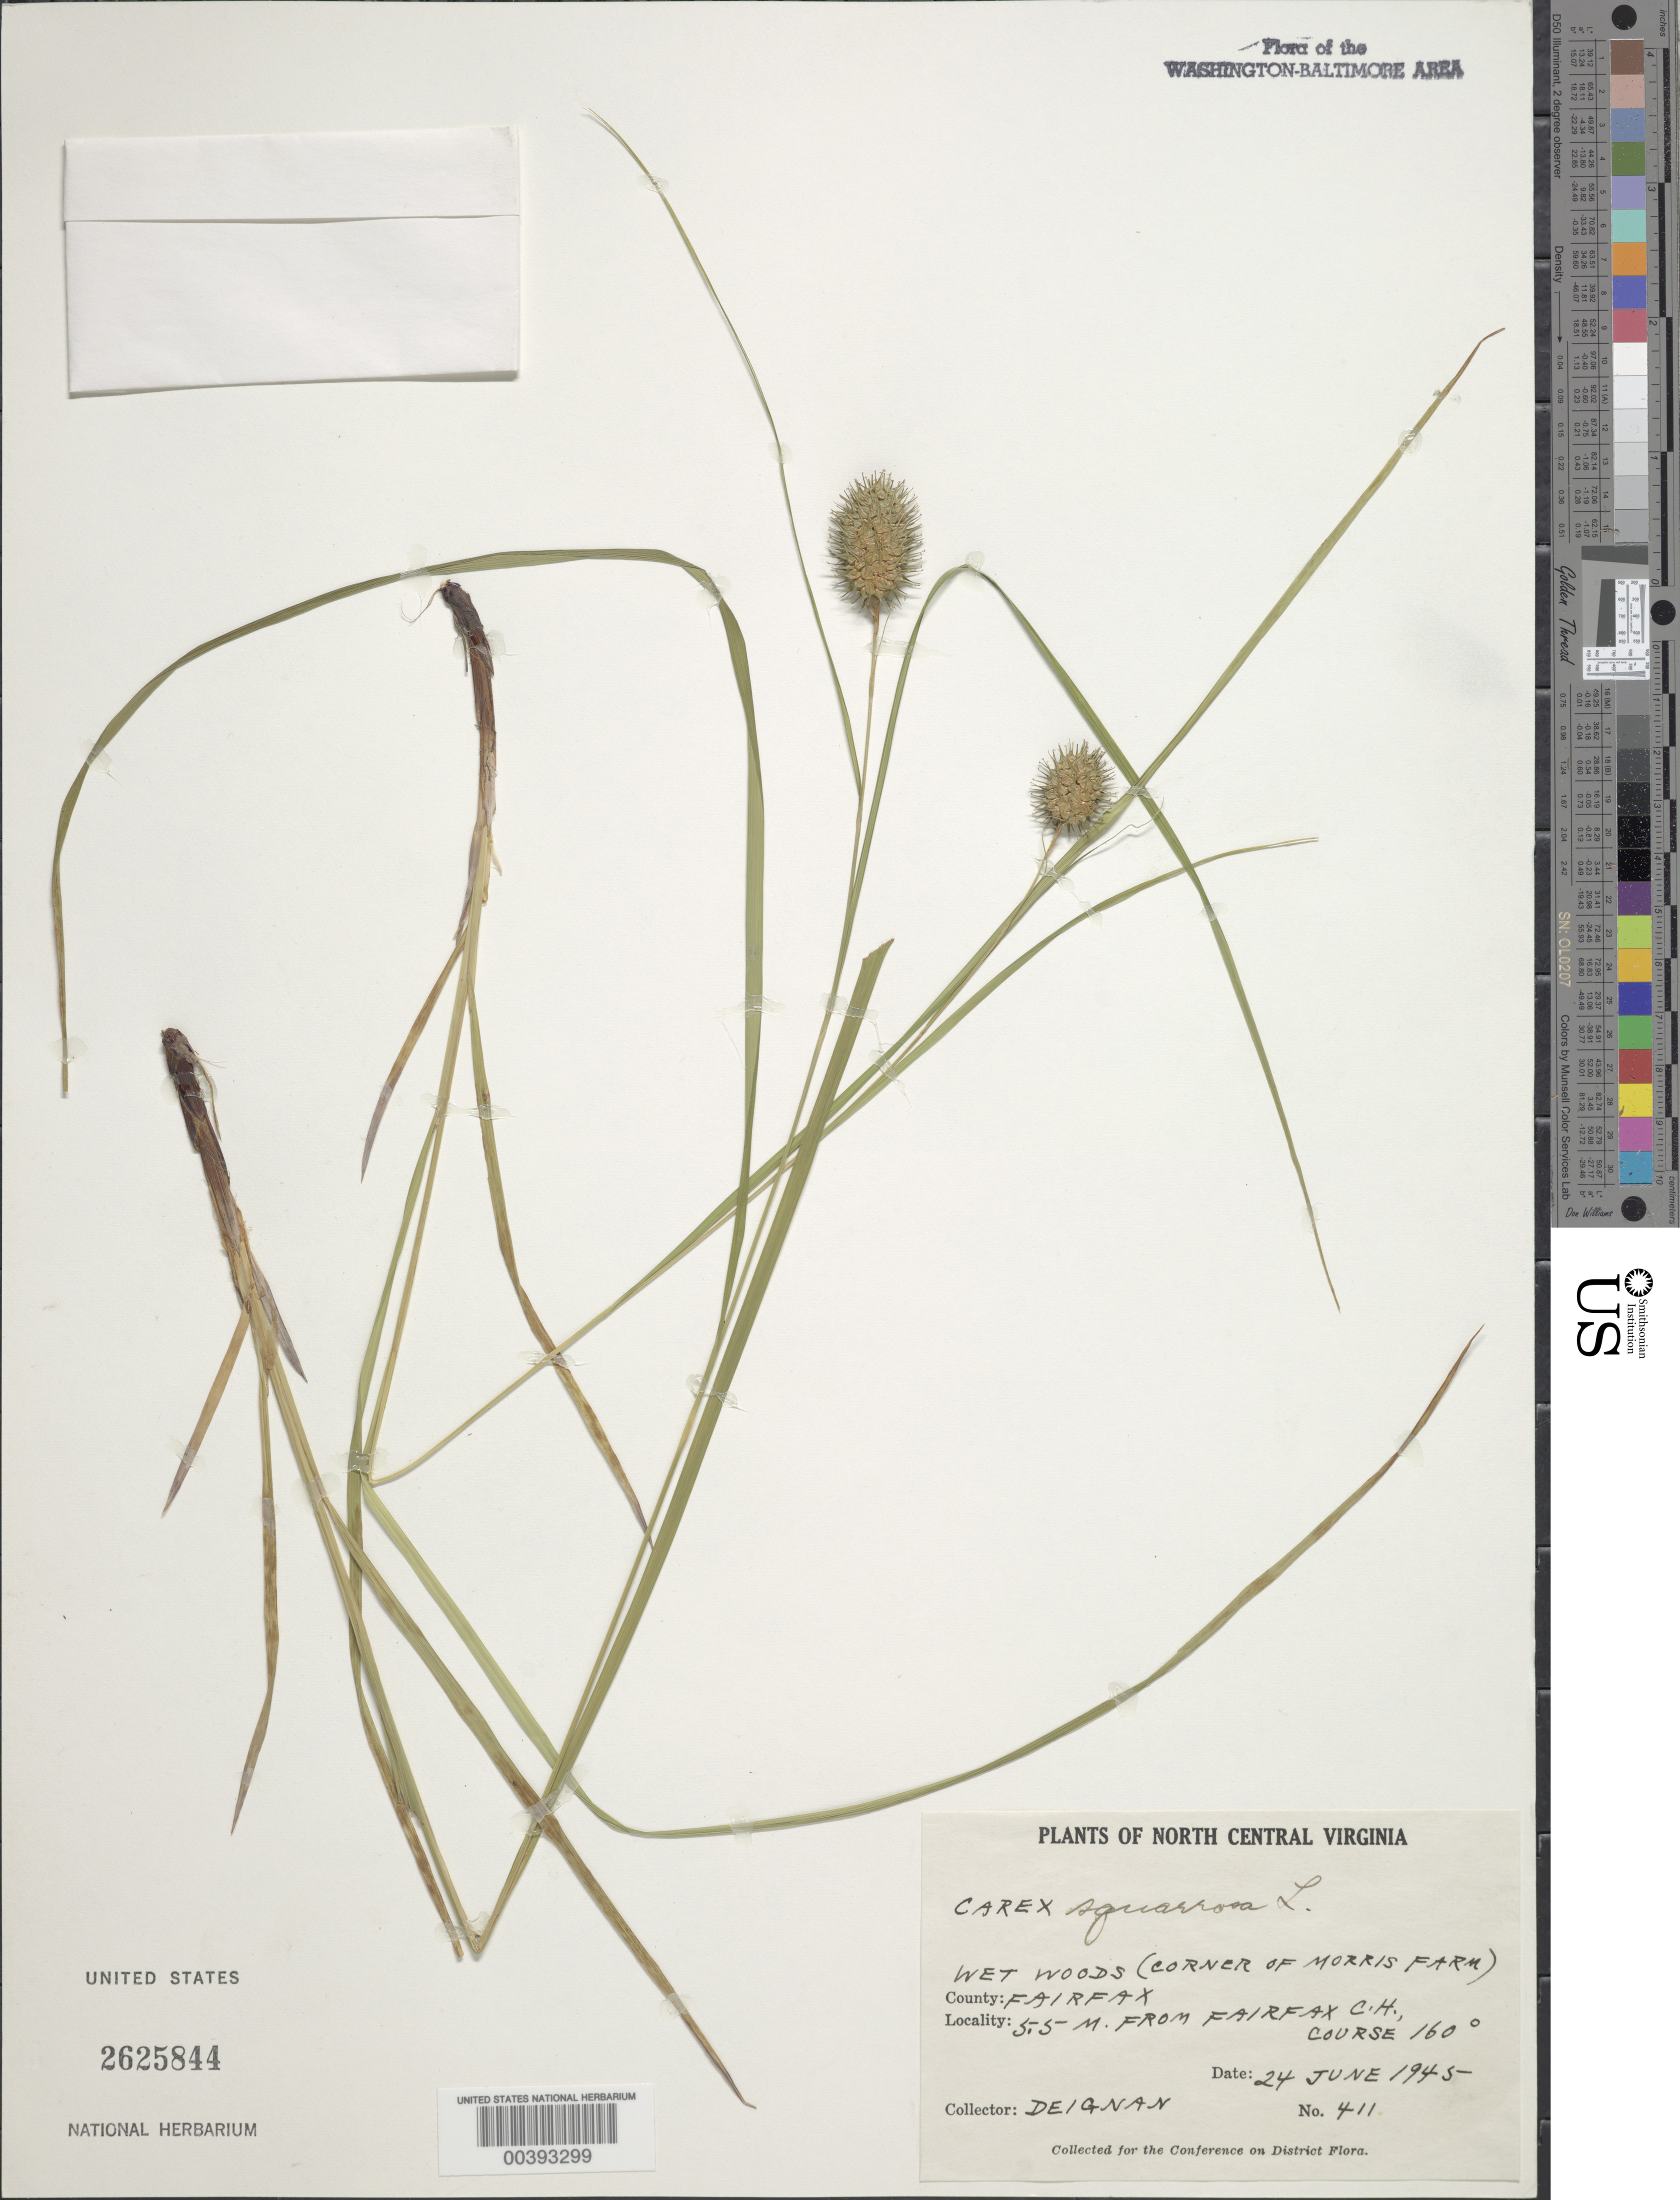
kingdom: Plantae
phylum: Tracheophyta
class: Liliopsida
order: Poales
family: Cyperaceae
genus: Carex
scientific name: Carex squarrosa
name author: L.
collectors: H. Deignan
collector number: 411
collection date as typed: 24 Jun 1945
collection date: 1945-06-24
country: United States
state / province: Virginia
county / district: Fairfax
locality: Morris Farm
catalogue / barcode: US 2625844